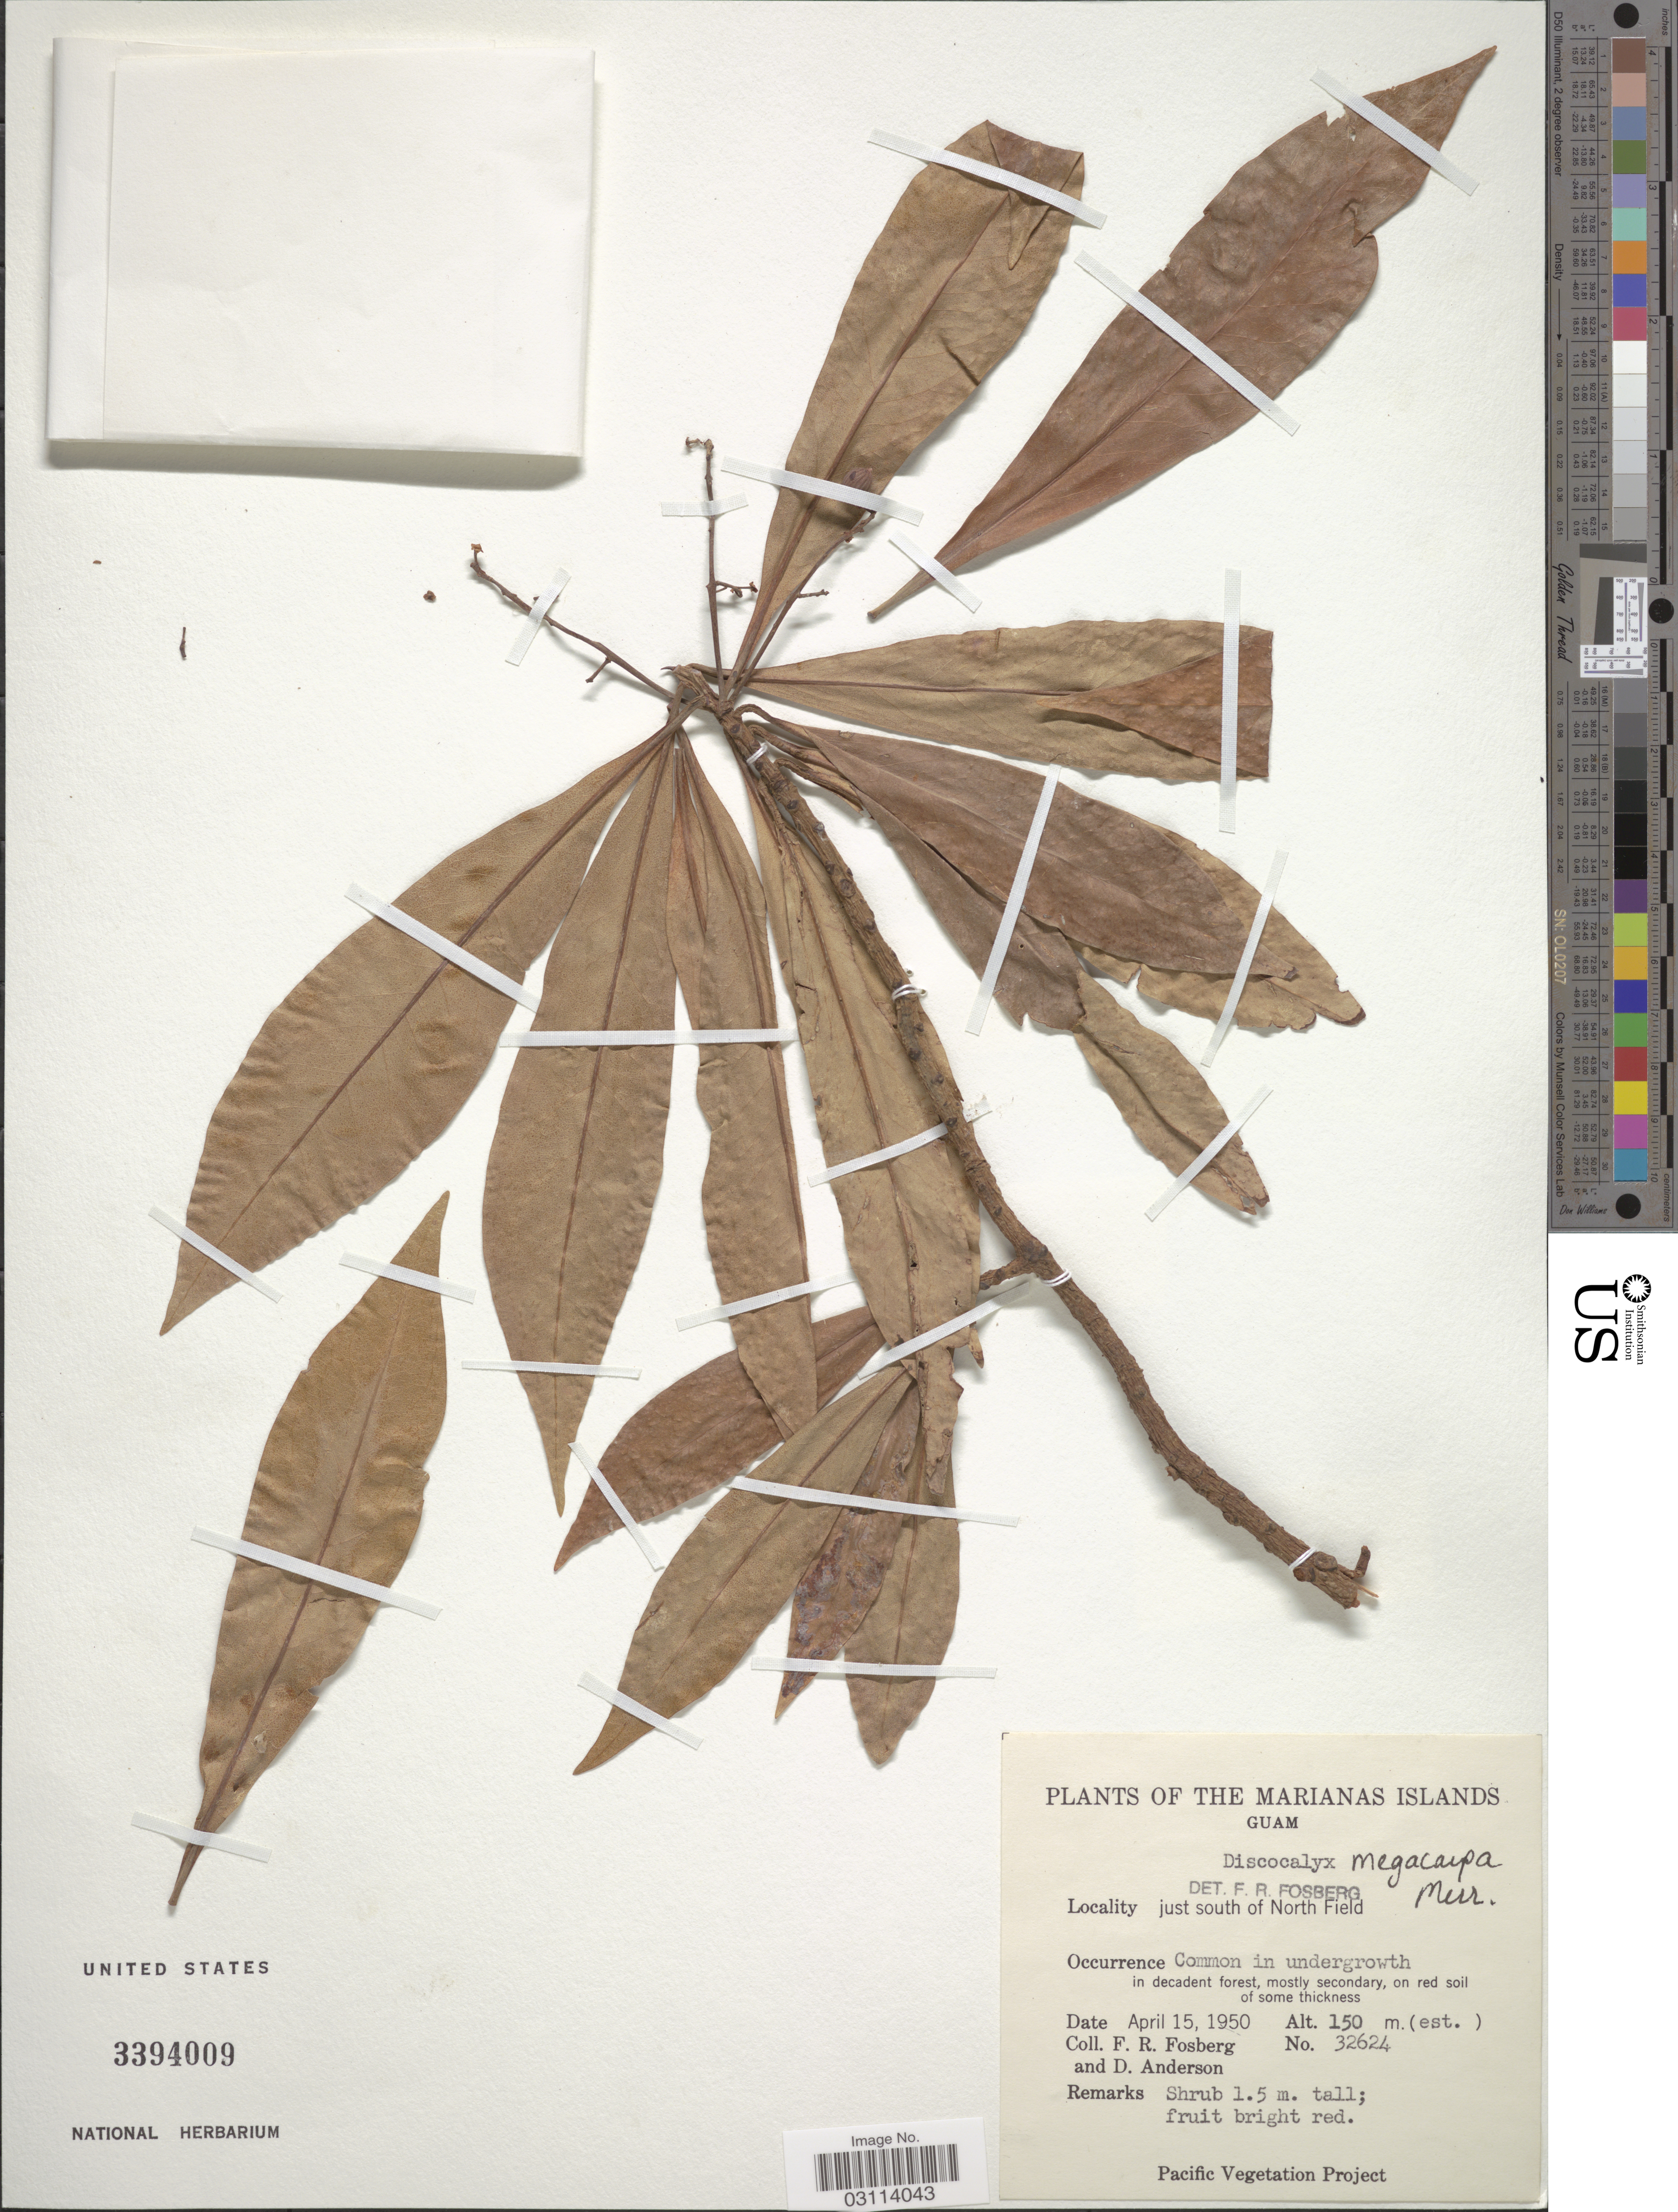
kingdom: Plantae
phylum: Tracheophyta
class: Magnoliopsida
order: Ericales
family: Primulaceae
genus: Discocalyx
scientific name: Discocalyx megacarpa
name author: Merr.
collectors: F. R. Fosberg & D. Anderson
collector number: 32624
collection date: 1950-04-15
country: Guam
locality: The Marianas Islands, just south of North Field.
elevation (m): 150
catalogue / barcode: US 3394009